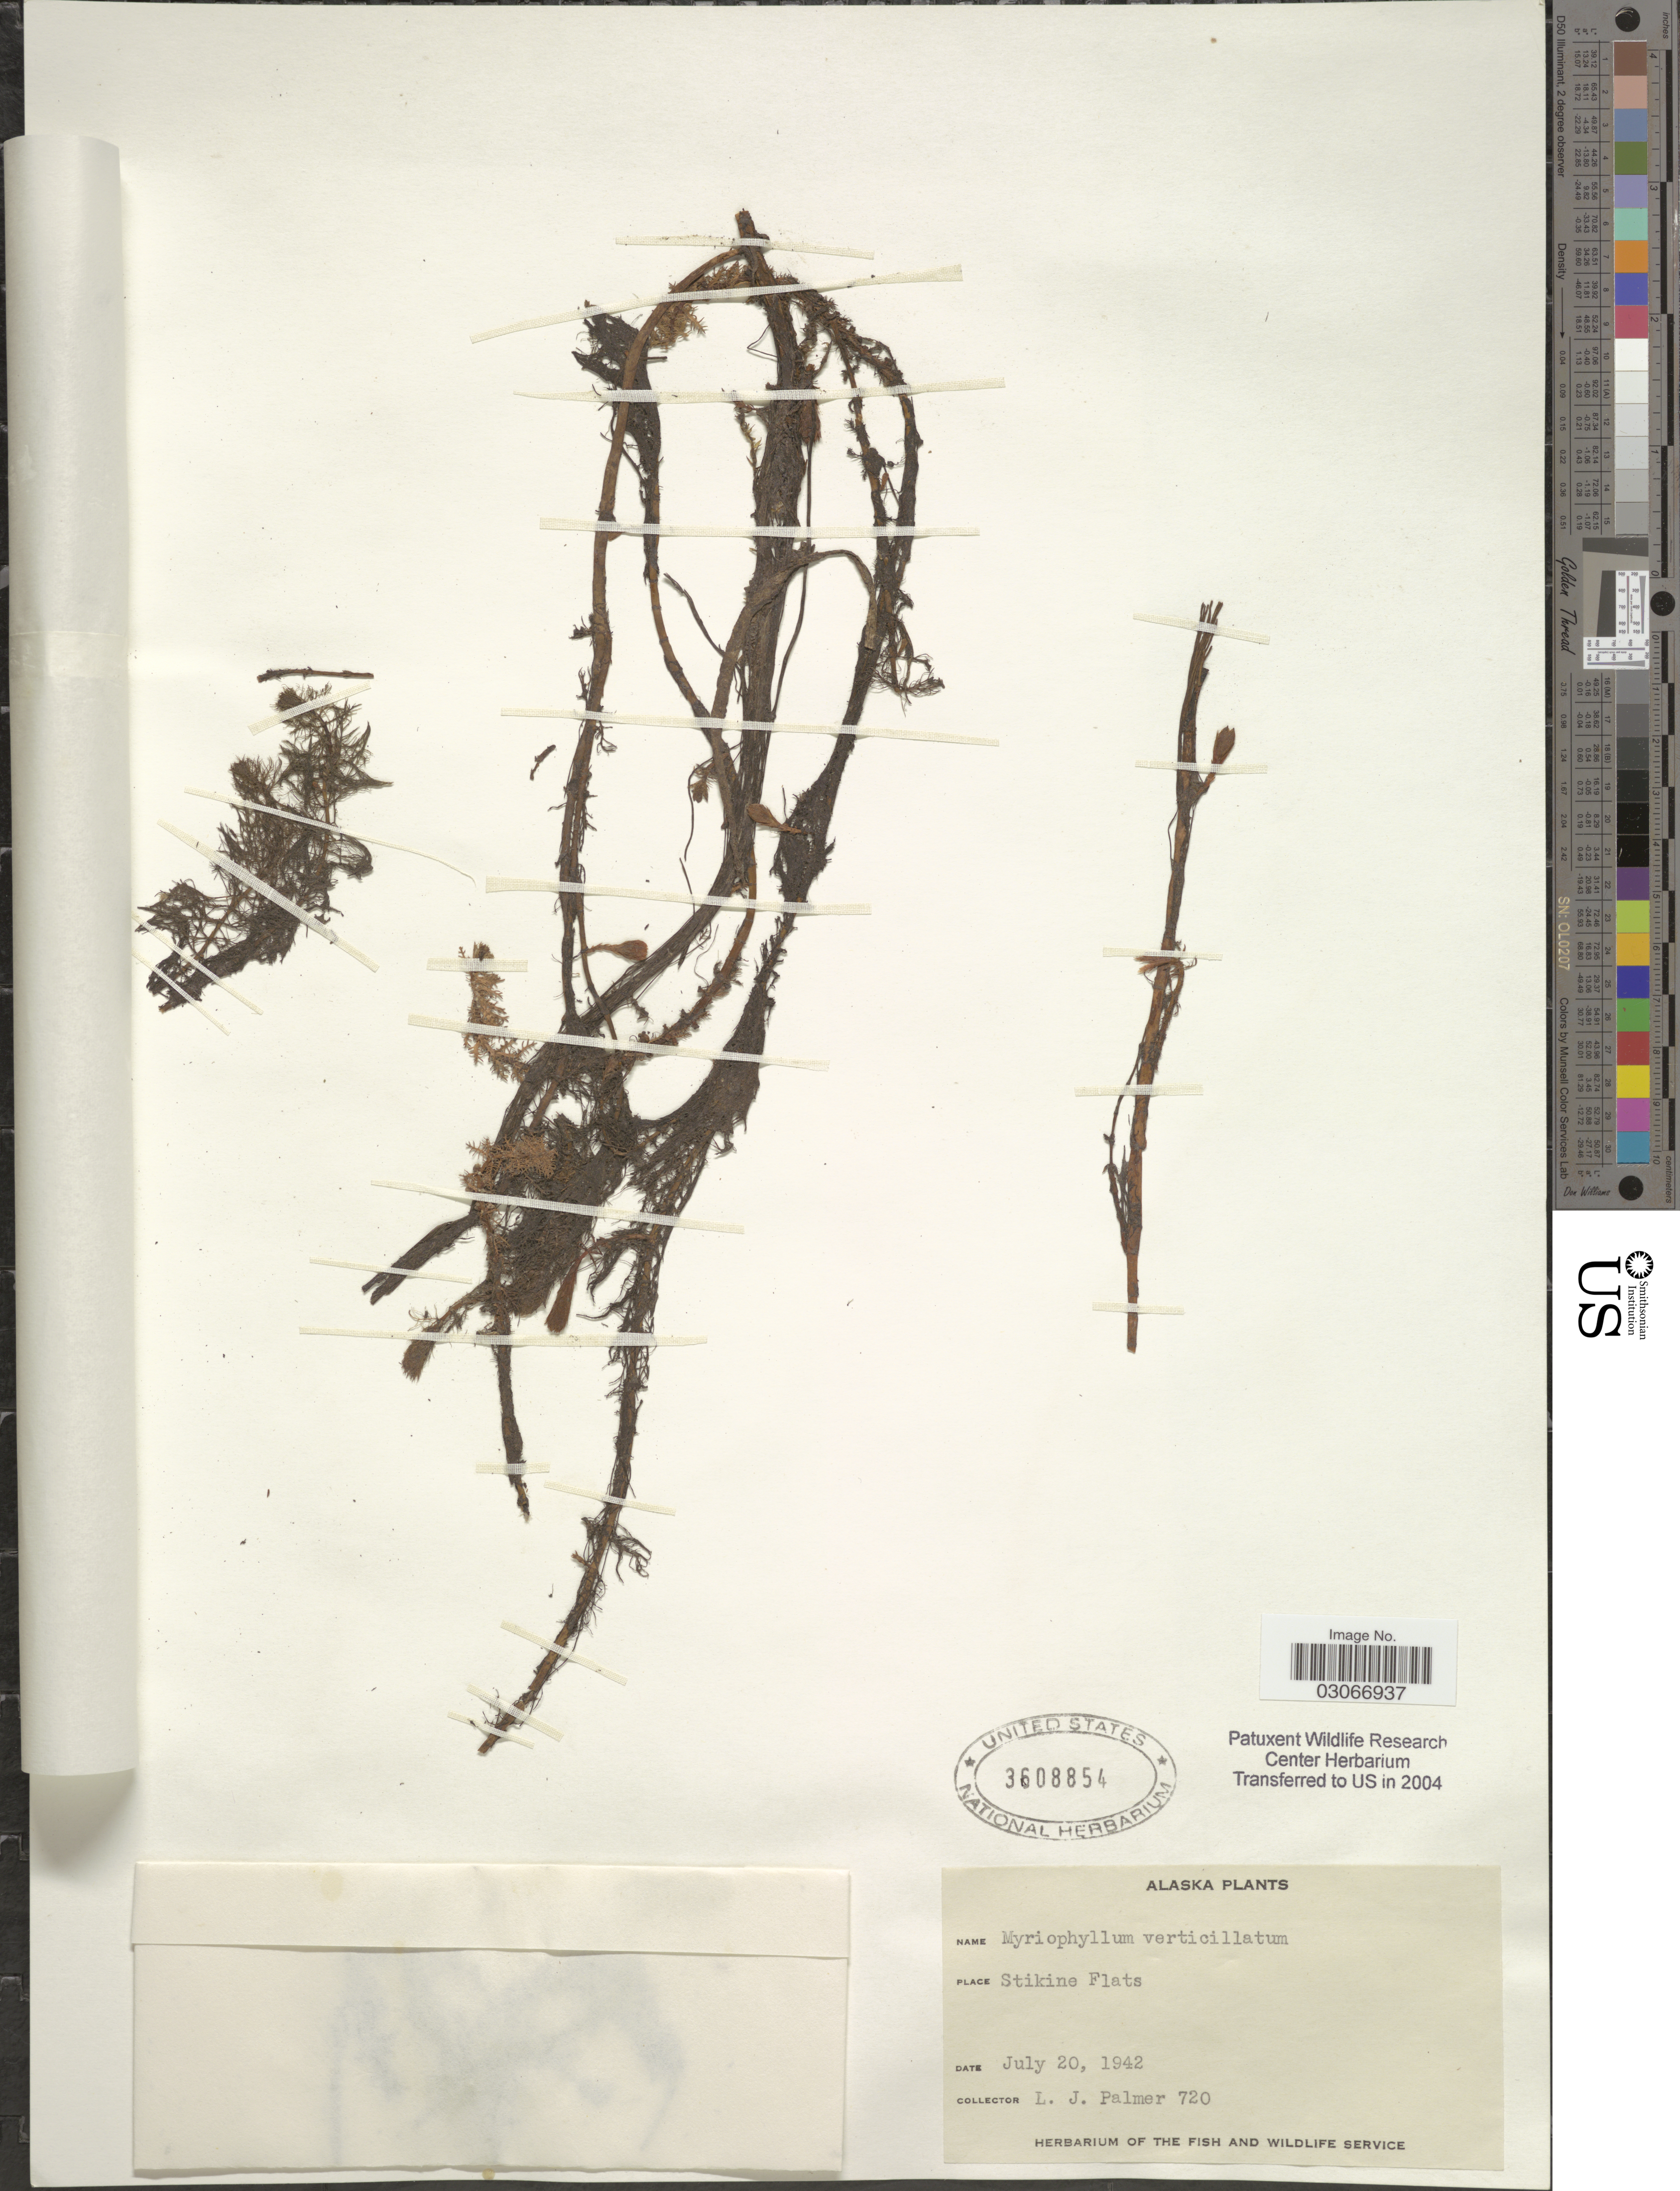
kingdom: Plantae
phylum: Tracheophyta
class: Magnoliopsida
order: Saxifragales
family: Haloragaceae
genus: Myriophyllum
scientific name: Myriophyllum verticillatum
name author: L.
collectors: L. J. Palmer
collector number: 720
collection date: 1942-07-20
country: United States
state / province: Alaska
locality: Stikine Flats.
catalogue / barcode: US 3608854